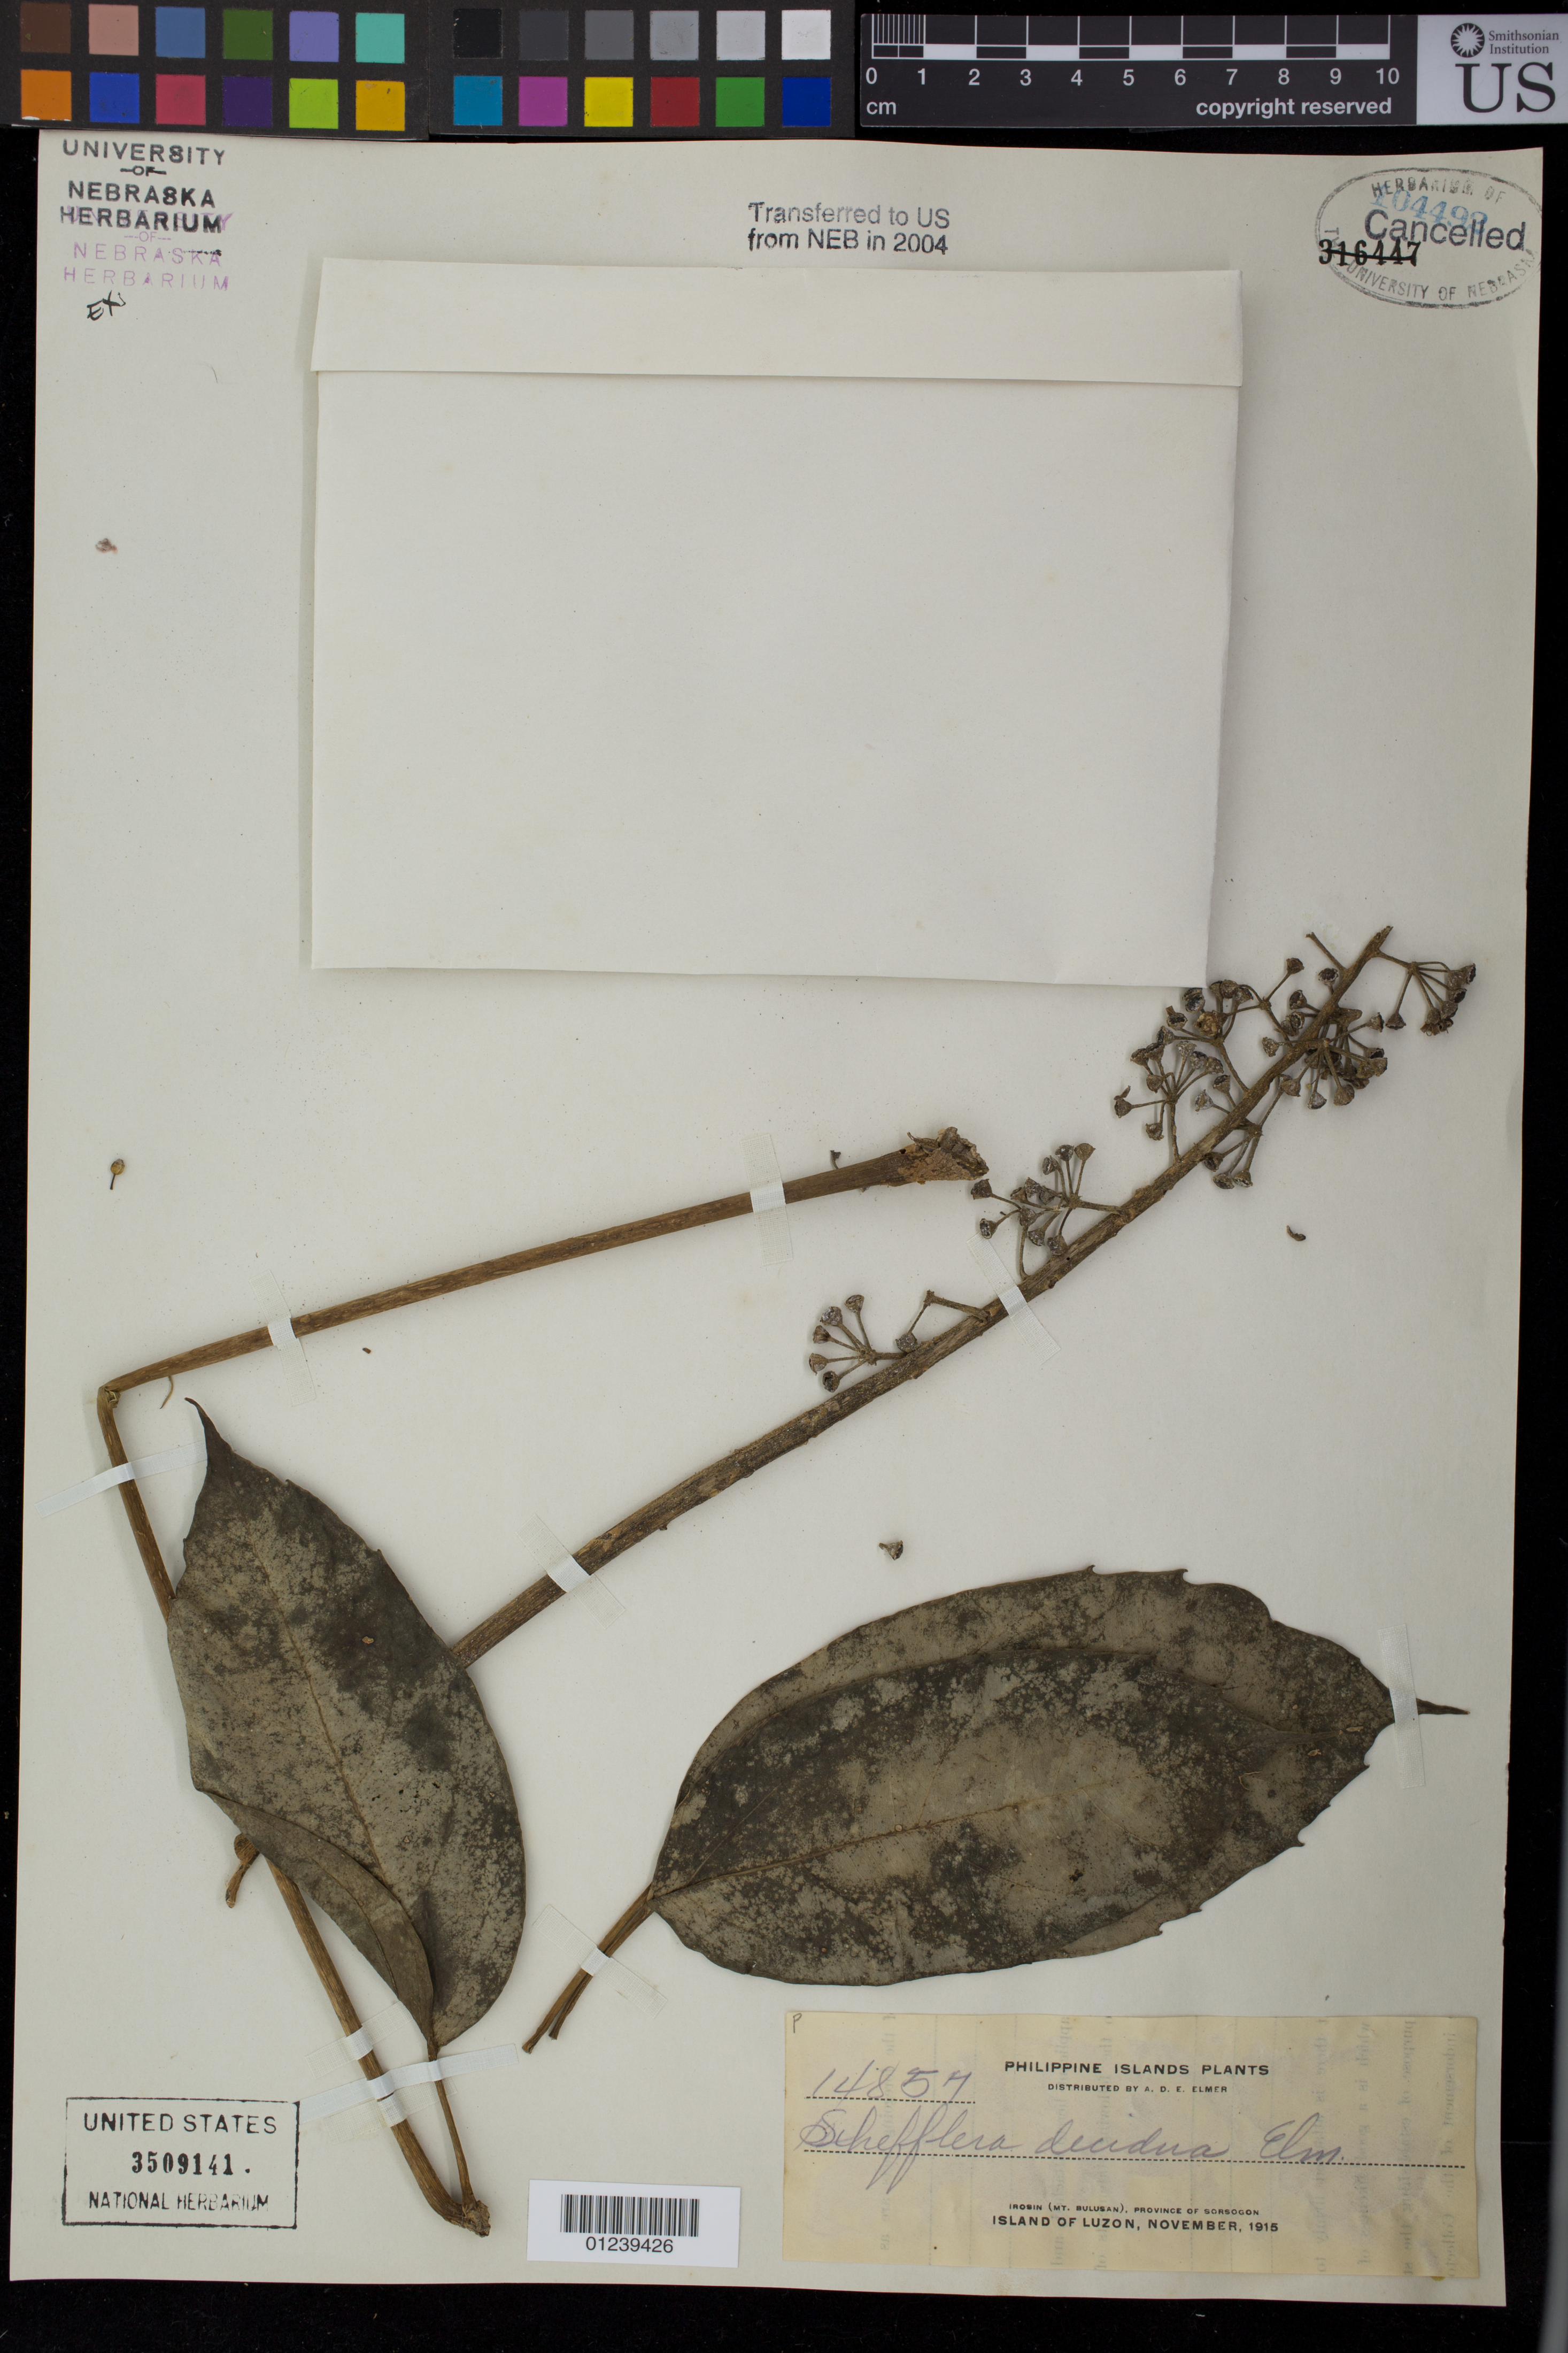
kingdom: Plantae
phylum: Tracheophyta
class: Magnoliopsida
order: Apiales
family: Araliaceae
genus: Schefflera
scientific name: Schefflera insularum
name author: (Seem.) Harms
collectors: A. D. E. Elmer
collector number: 14857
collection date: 1915-11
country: Philippines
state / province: Bicol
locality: Irosin (Mt Bulusan), Province of Sorsogon,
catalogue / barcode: US 3509141